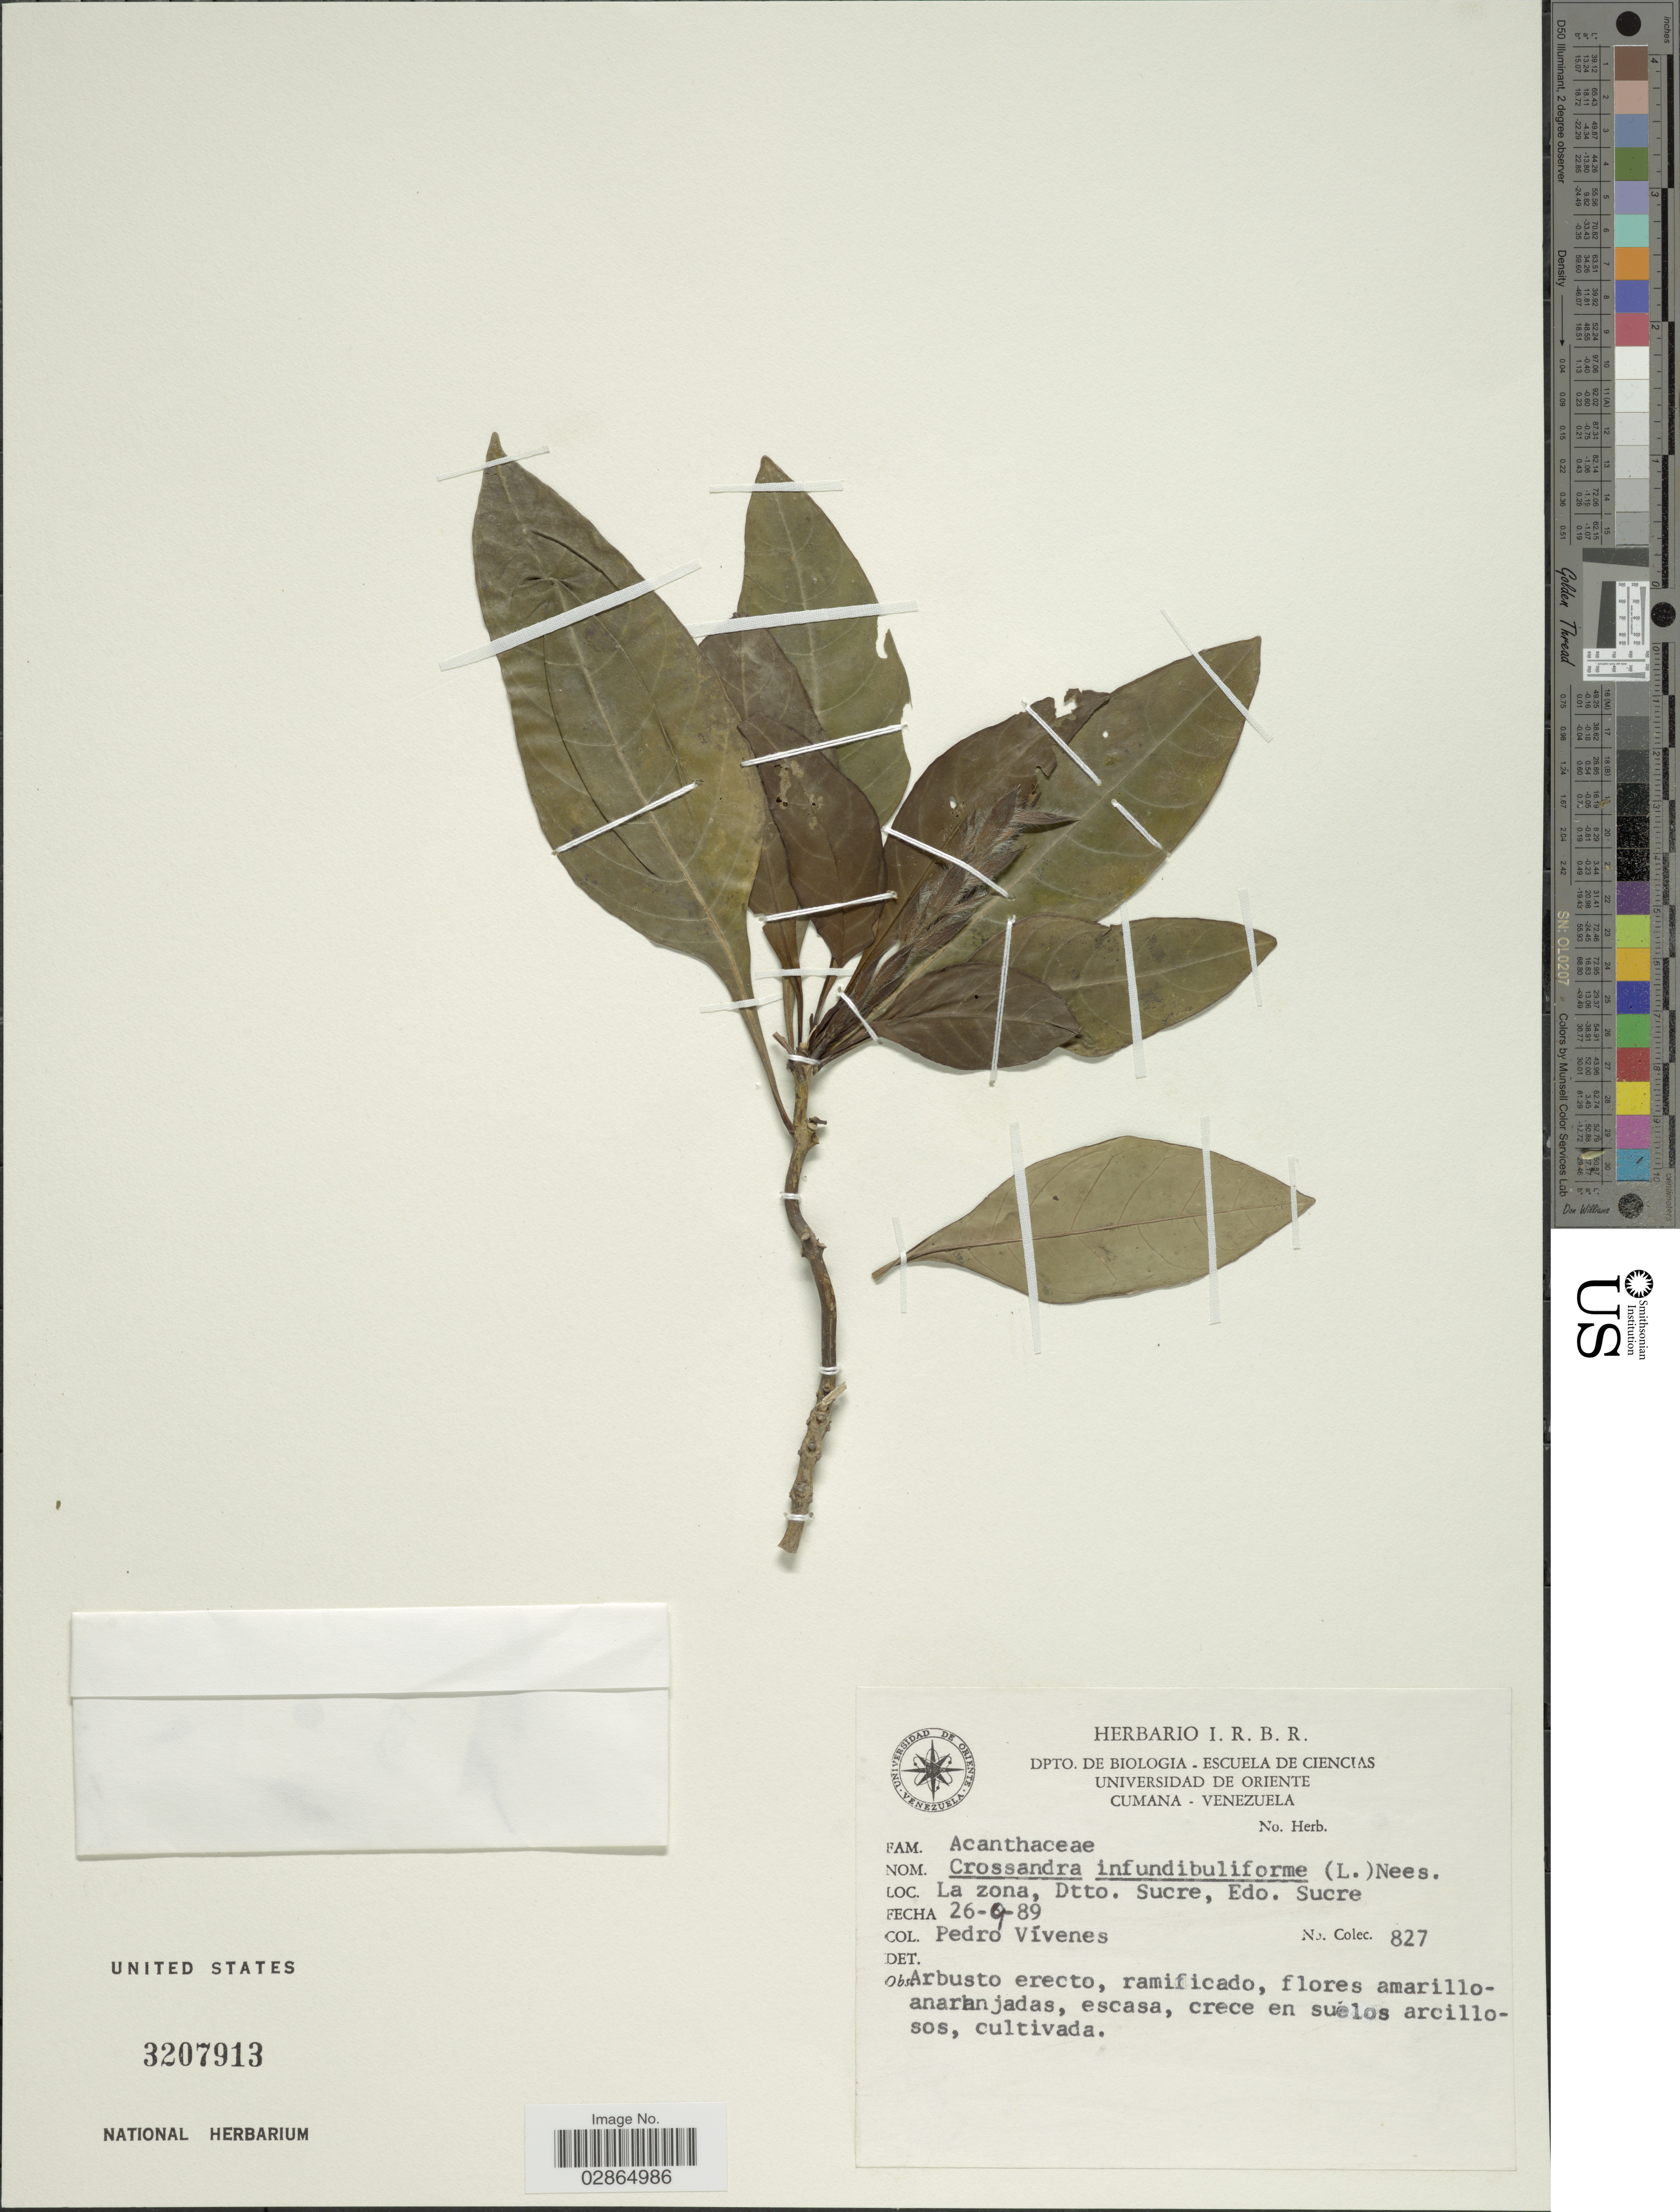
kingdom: Plantae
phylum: Tracheophyta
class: Magnoliopsida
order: Lamiales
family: Acanthaceae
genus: Crossandra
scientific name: Crossandra infundibuliformis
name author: (L.) Nees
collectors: P. Vivenes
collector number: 827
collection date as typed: Transcribed d/m/y: 26/9/89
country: Venezuela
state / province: Sucre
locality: La zona, Dtto. Sucre.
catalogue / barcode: US 3207913